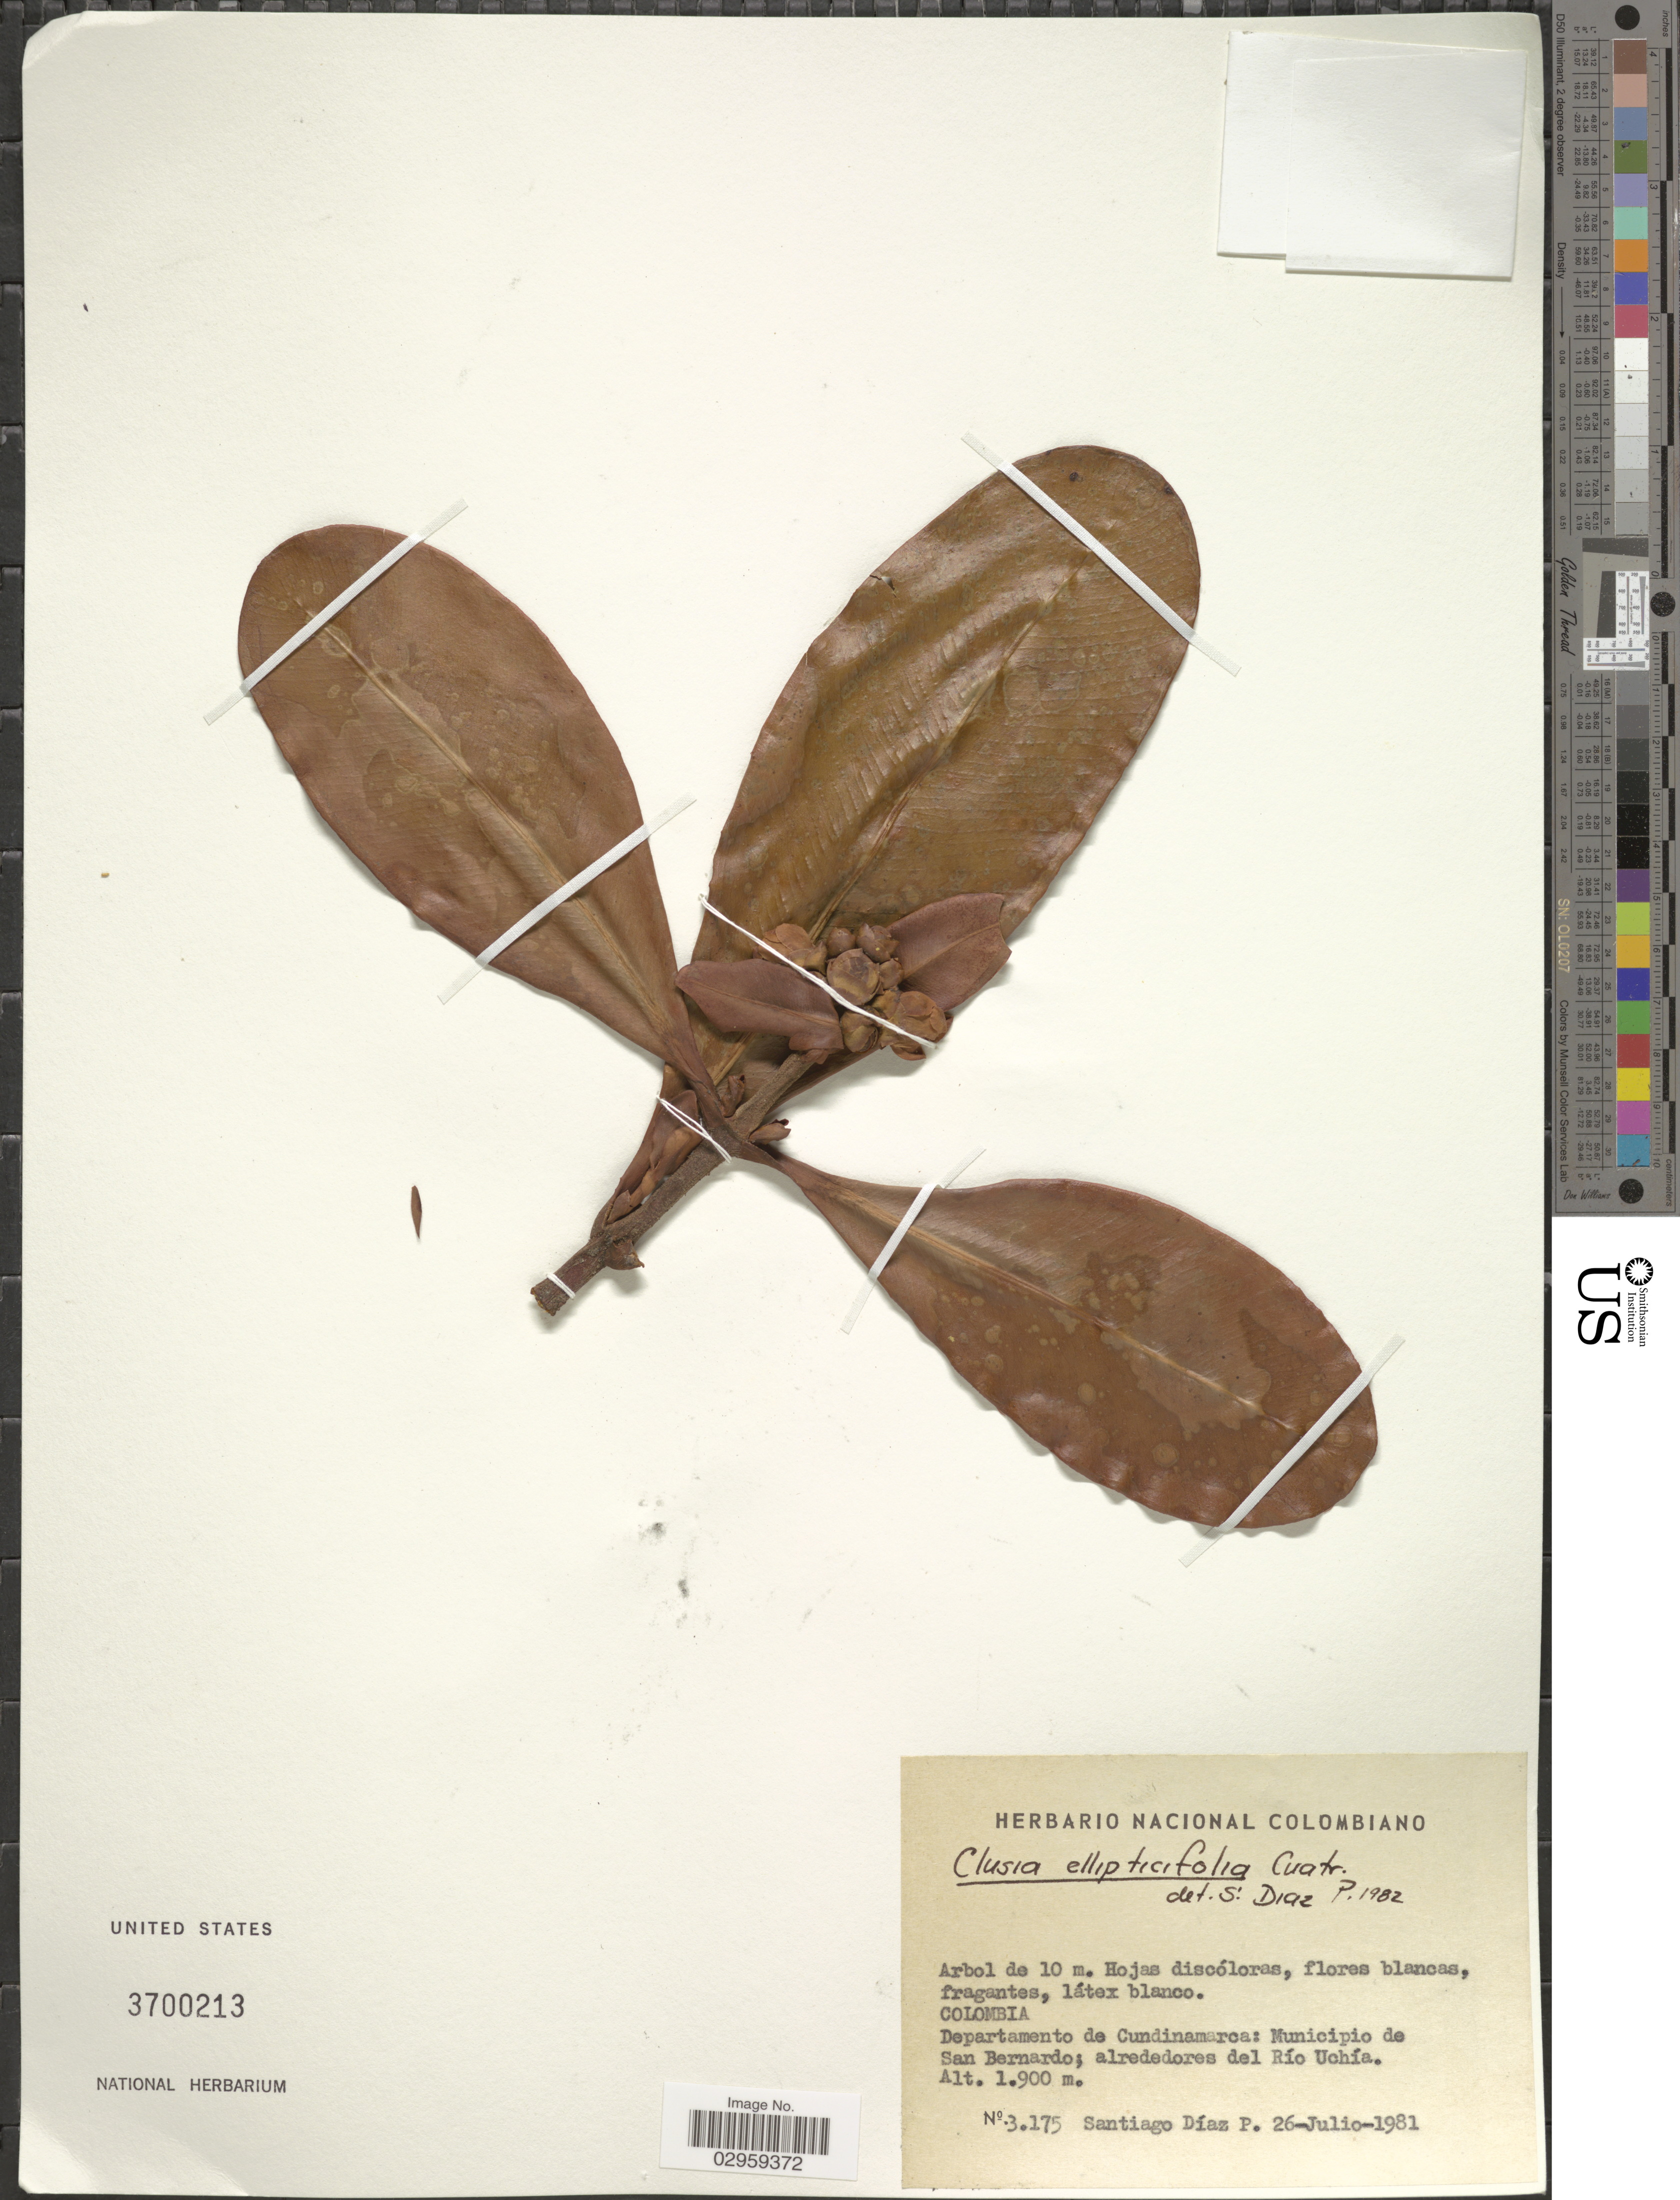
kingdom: Plantae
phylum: Tracheophyta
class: Magnoliopsida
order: Malpighiales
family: Clusiaceae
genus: Clusia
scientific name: Clusia ellipticifolia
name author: Cuatrec.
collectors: S. Diaz P.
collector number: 3175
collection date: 1981-07-26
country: Colombia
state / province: Cundinamarca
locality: Departamento de Cundinamarca: Municipio de San Bernardo; alrededores del Río Uchía.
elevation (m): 1900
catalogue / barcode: US 3700213